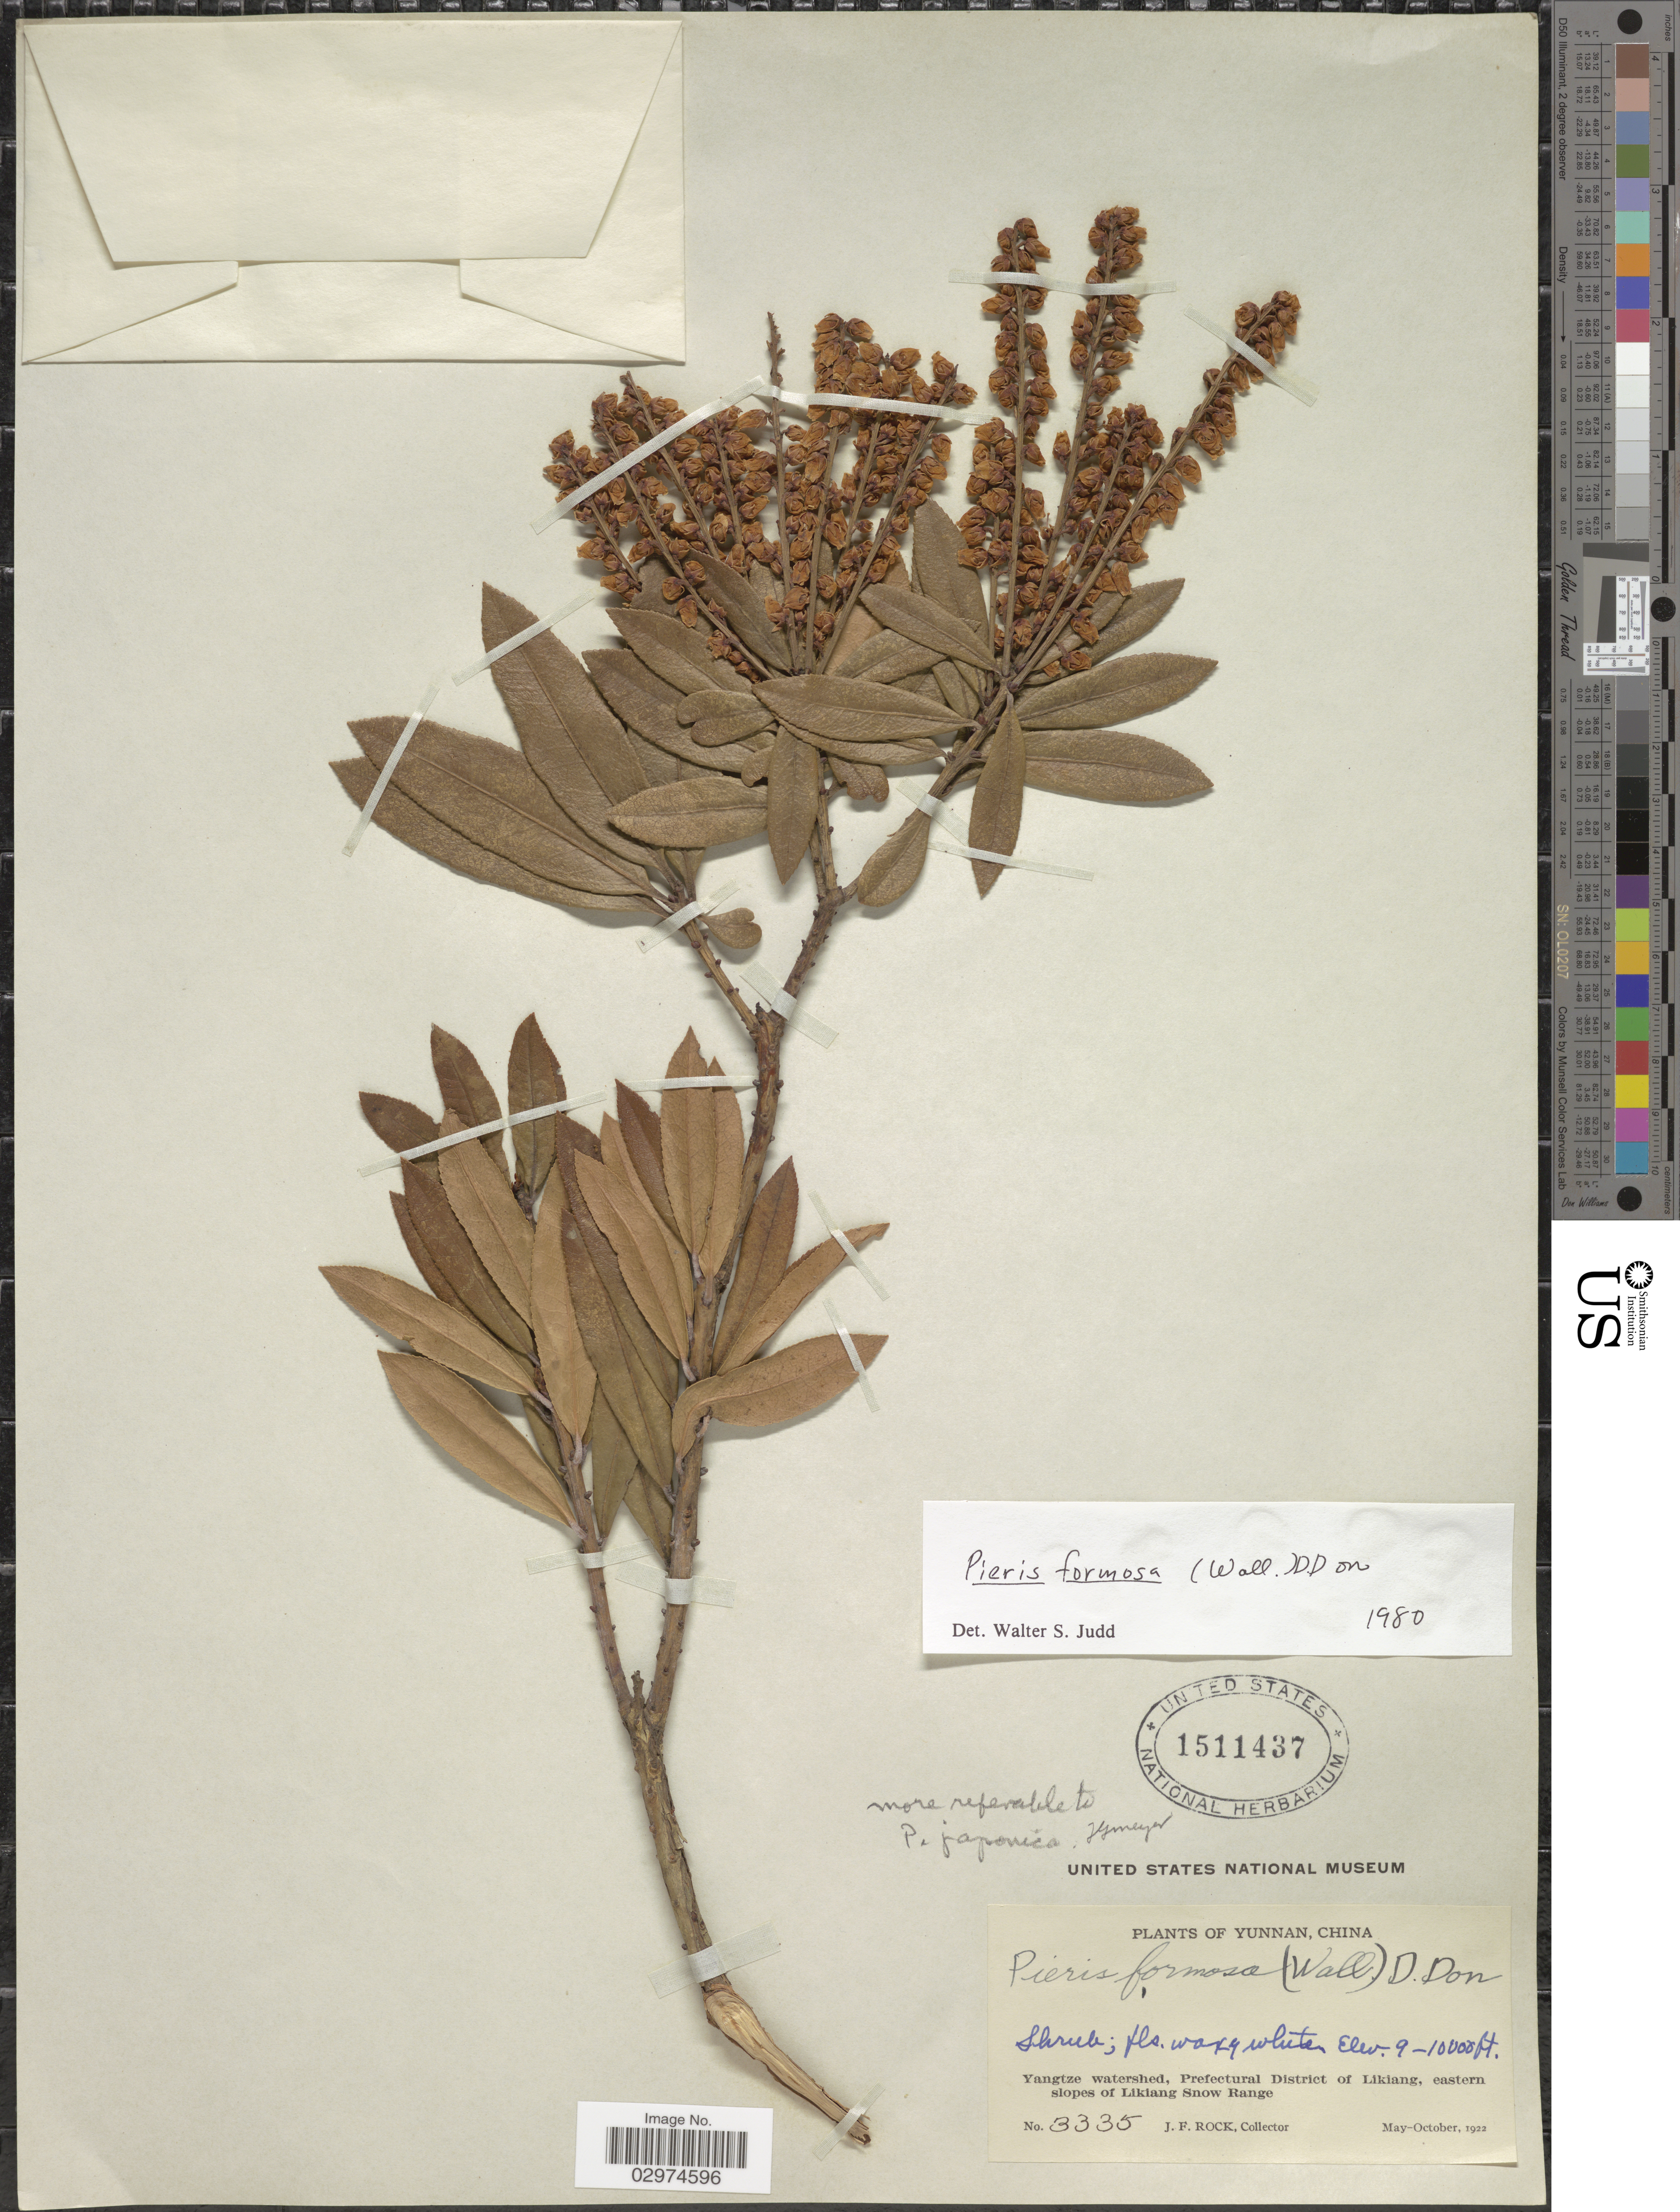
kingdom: Plantae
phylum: Tracheophyta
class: Magnoliopsida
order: Ericales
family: Ericaceae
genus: Pieris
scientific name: Pieris formosa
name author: (Wall.) D. Don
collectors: J. Rock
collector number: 3335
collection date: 1922-05/1922-10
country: China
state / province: Yunnan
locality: Yangtze watershed, Prefectural District of Likiang, eastern slopes of Likiang Snow Range.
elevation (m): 2743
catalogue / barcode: US 1511437